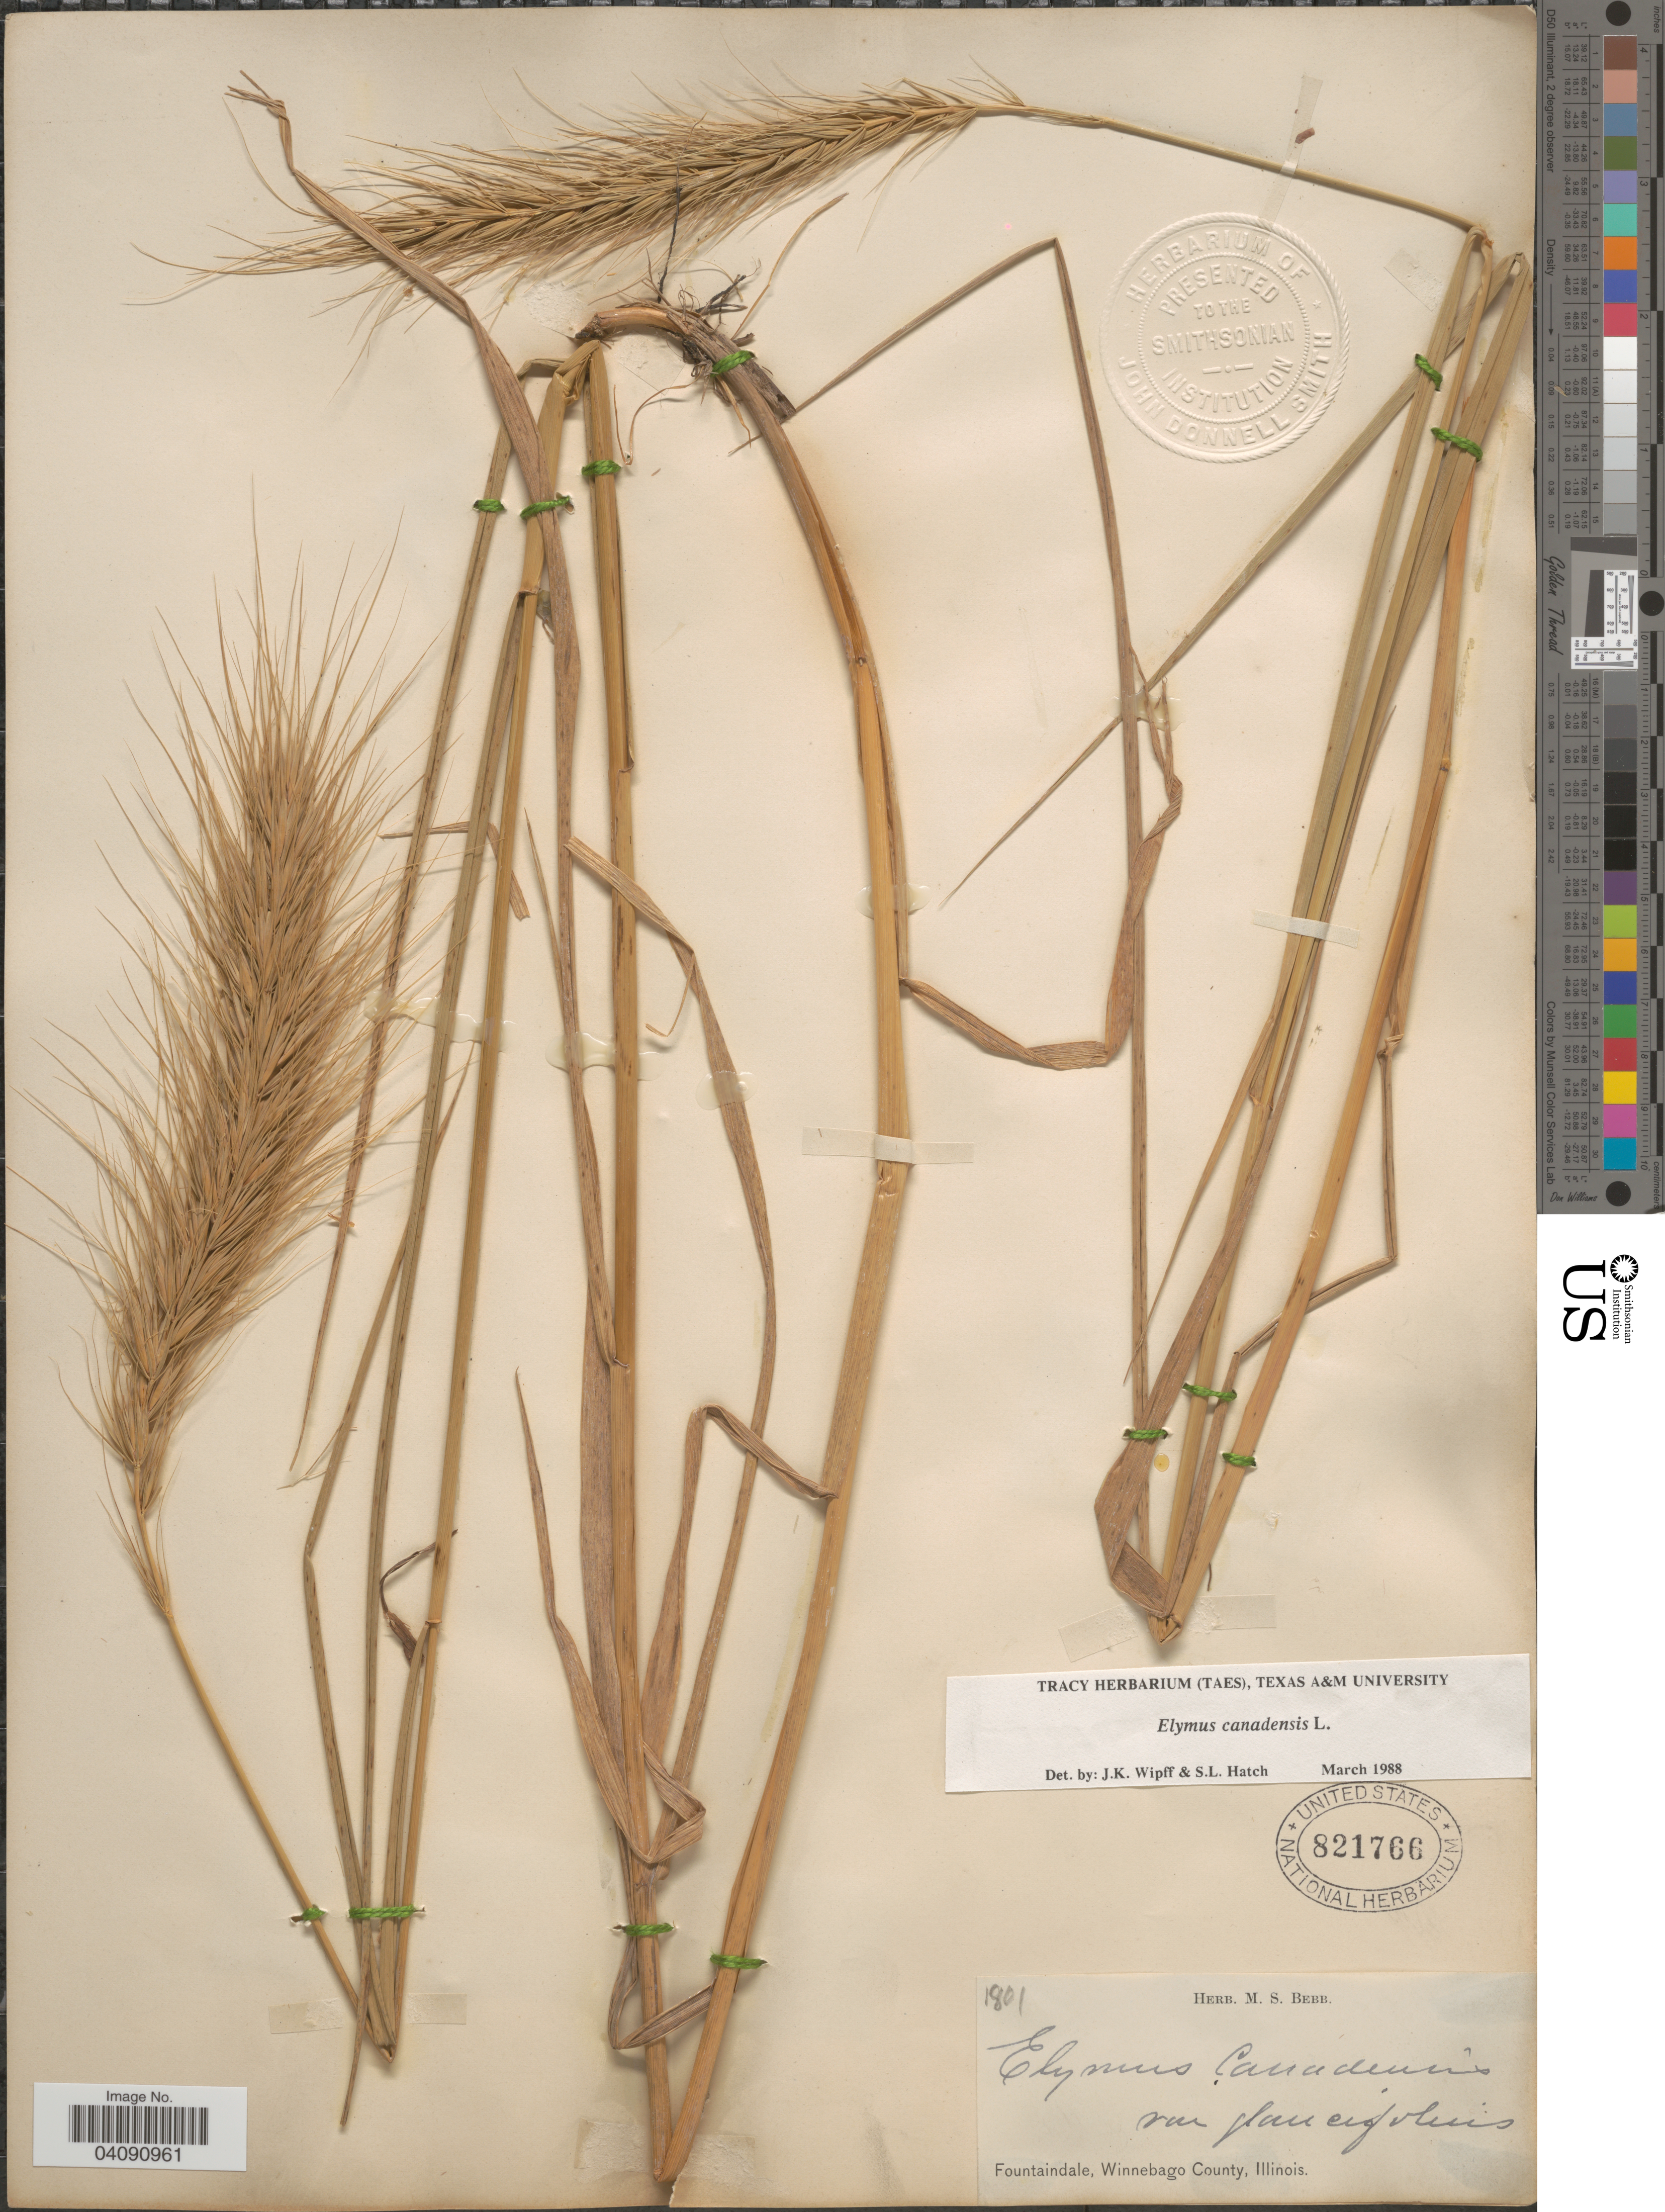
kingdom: Plantae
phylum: Tracheophyta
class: Liliopsida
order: Poales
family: Poaceae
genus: Elymus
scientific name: Elymus canadensis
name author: L.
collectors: ex Herb. M. S. Bebb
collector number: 1801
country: United States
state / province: Illinois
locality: Fountaindale, Winnebago County.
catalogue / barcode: US 821766